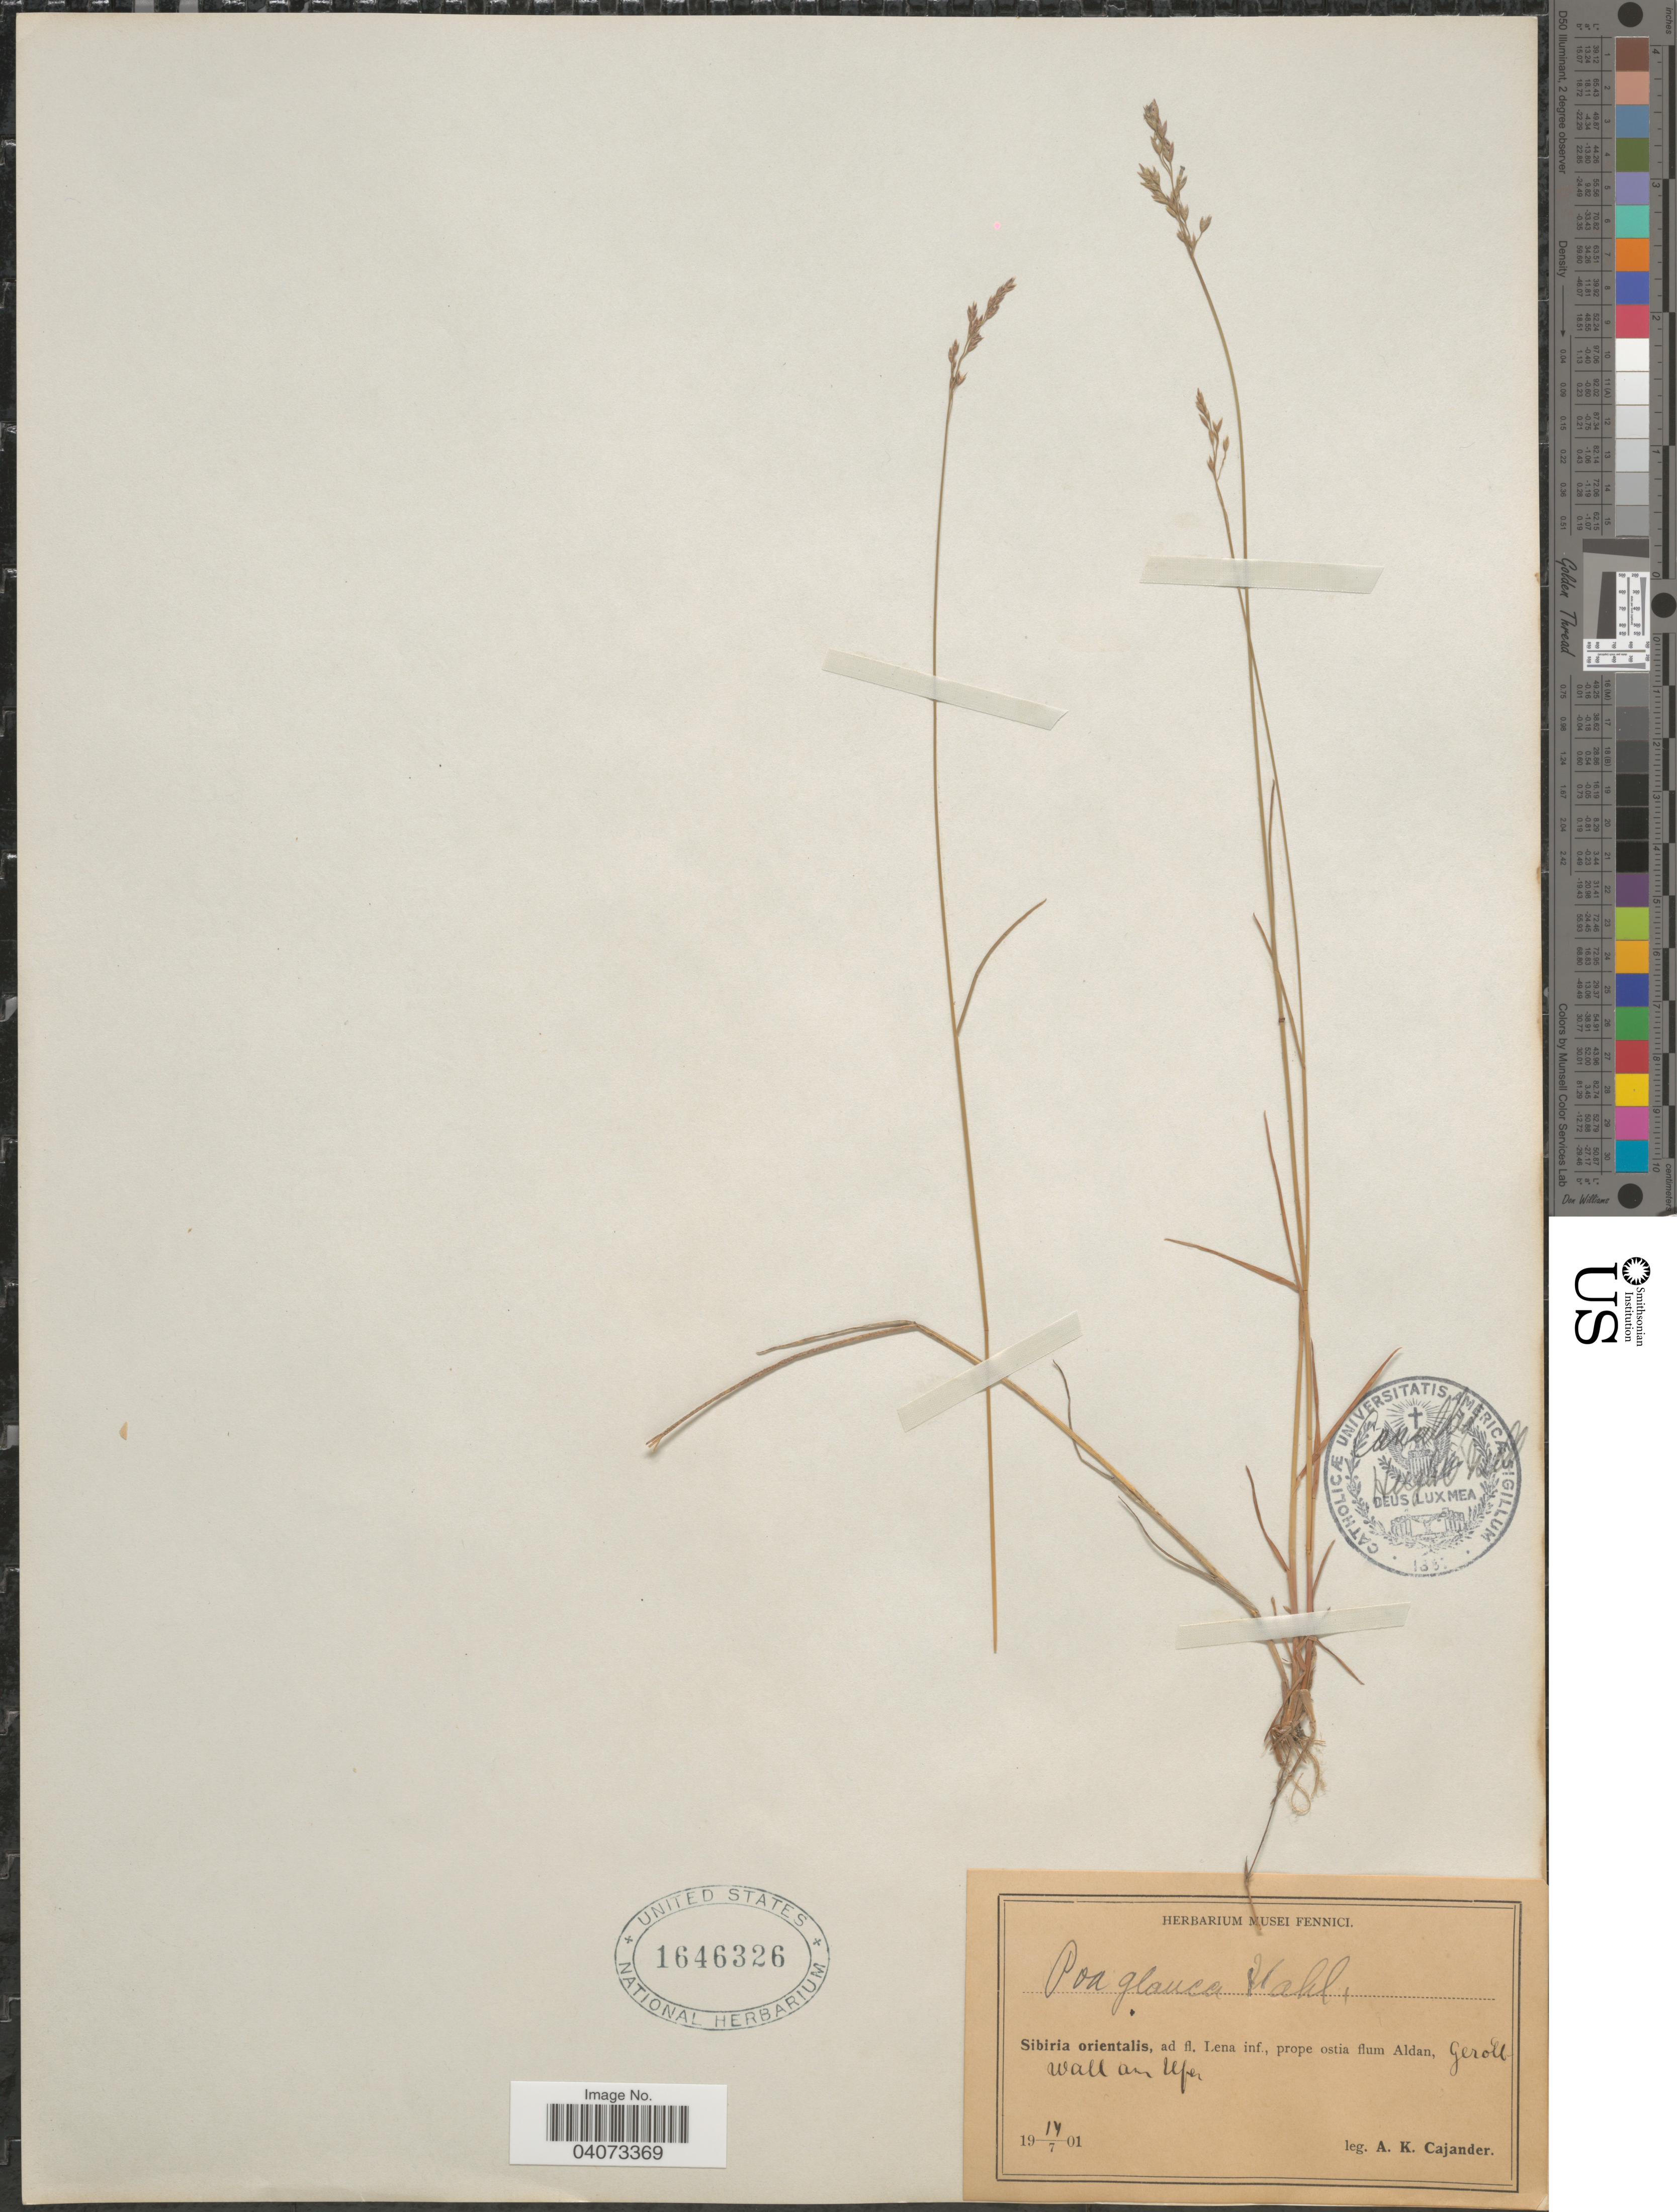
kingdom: Plantae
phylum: Tracheophyta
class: Liliopsida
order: Poales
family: Poaceae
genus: Poa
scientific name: Poa glauca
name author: Vahl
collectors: A. Cajander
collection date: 1901-07-14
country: Russian Federation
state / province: Sakha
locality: Sibiria orientalis, ad fl. Lena inf., prope ostia flum Aldan, Gerollwall an Ufer.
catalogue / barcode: US 1646326